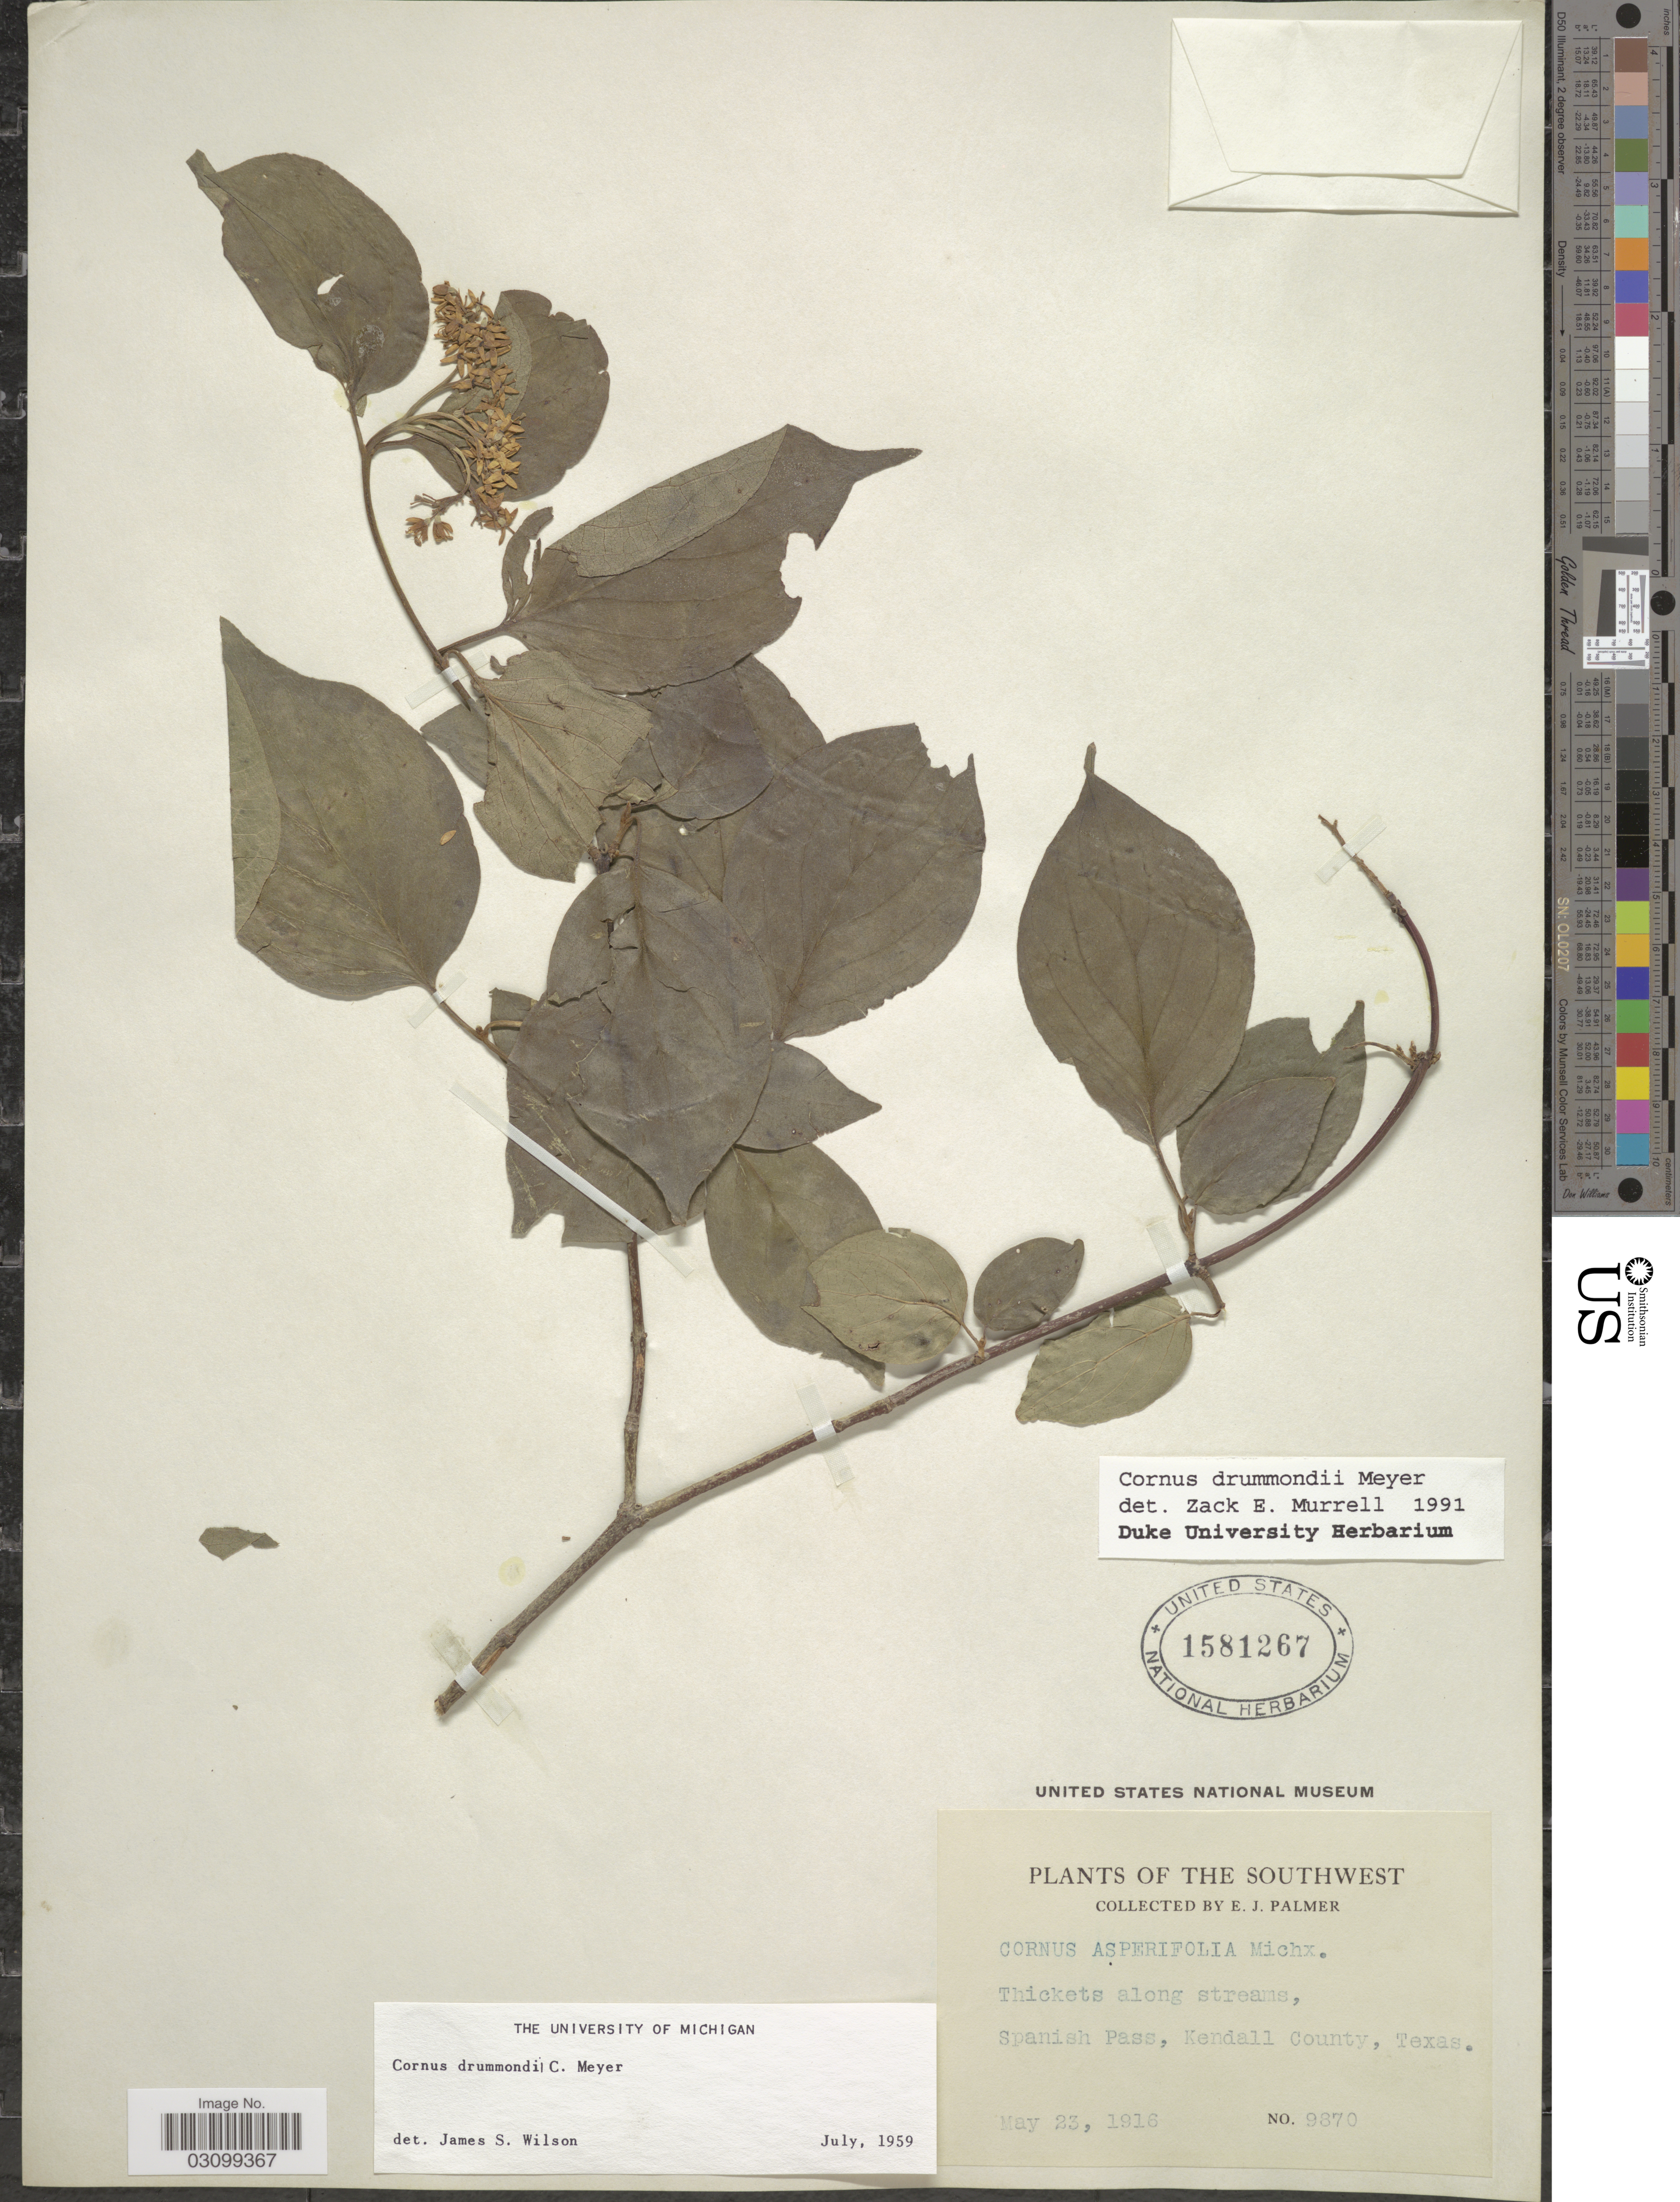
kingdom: Plantae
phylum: Tracheophyta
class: Magnoliopsida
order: Cornales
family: Cornaceae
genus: Cornus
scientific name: Cornus drummondii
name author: C.A. Mey.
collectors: E. J. Palmer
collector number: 9870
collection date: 1916-05-23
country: United States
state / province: Texas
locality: Southwest. Spanish Pass, Kendall County.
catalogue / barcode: US 1581267